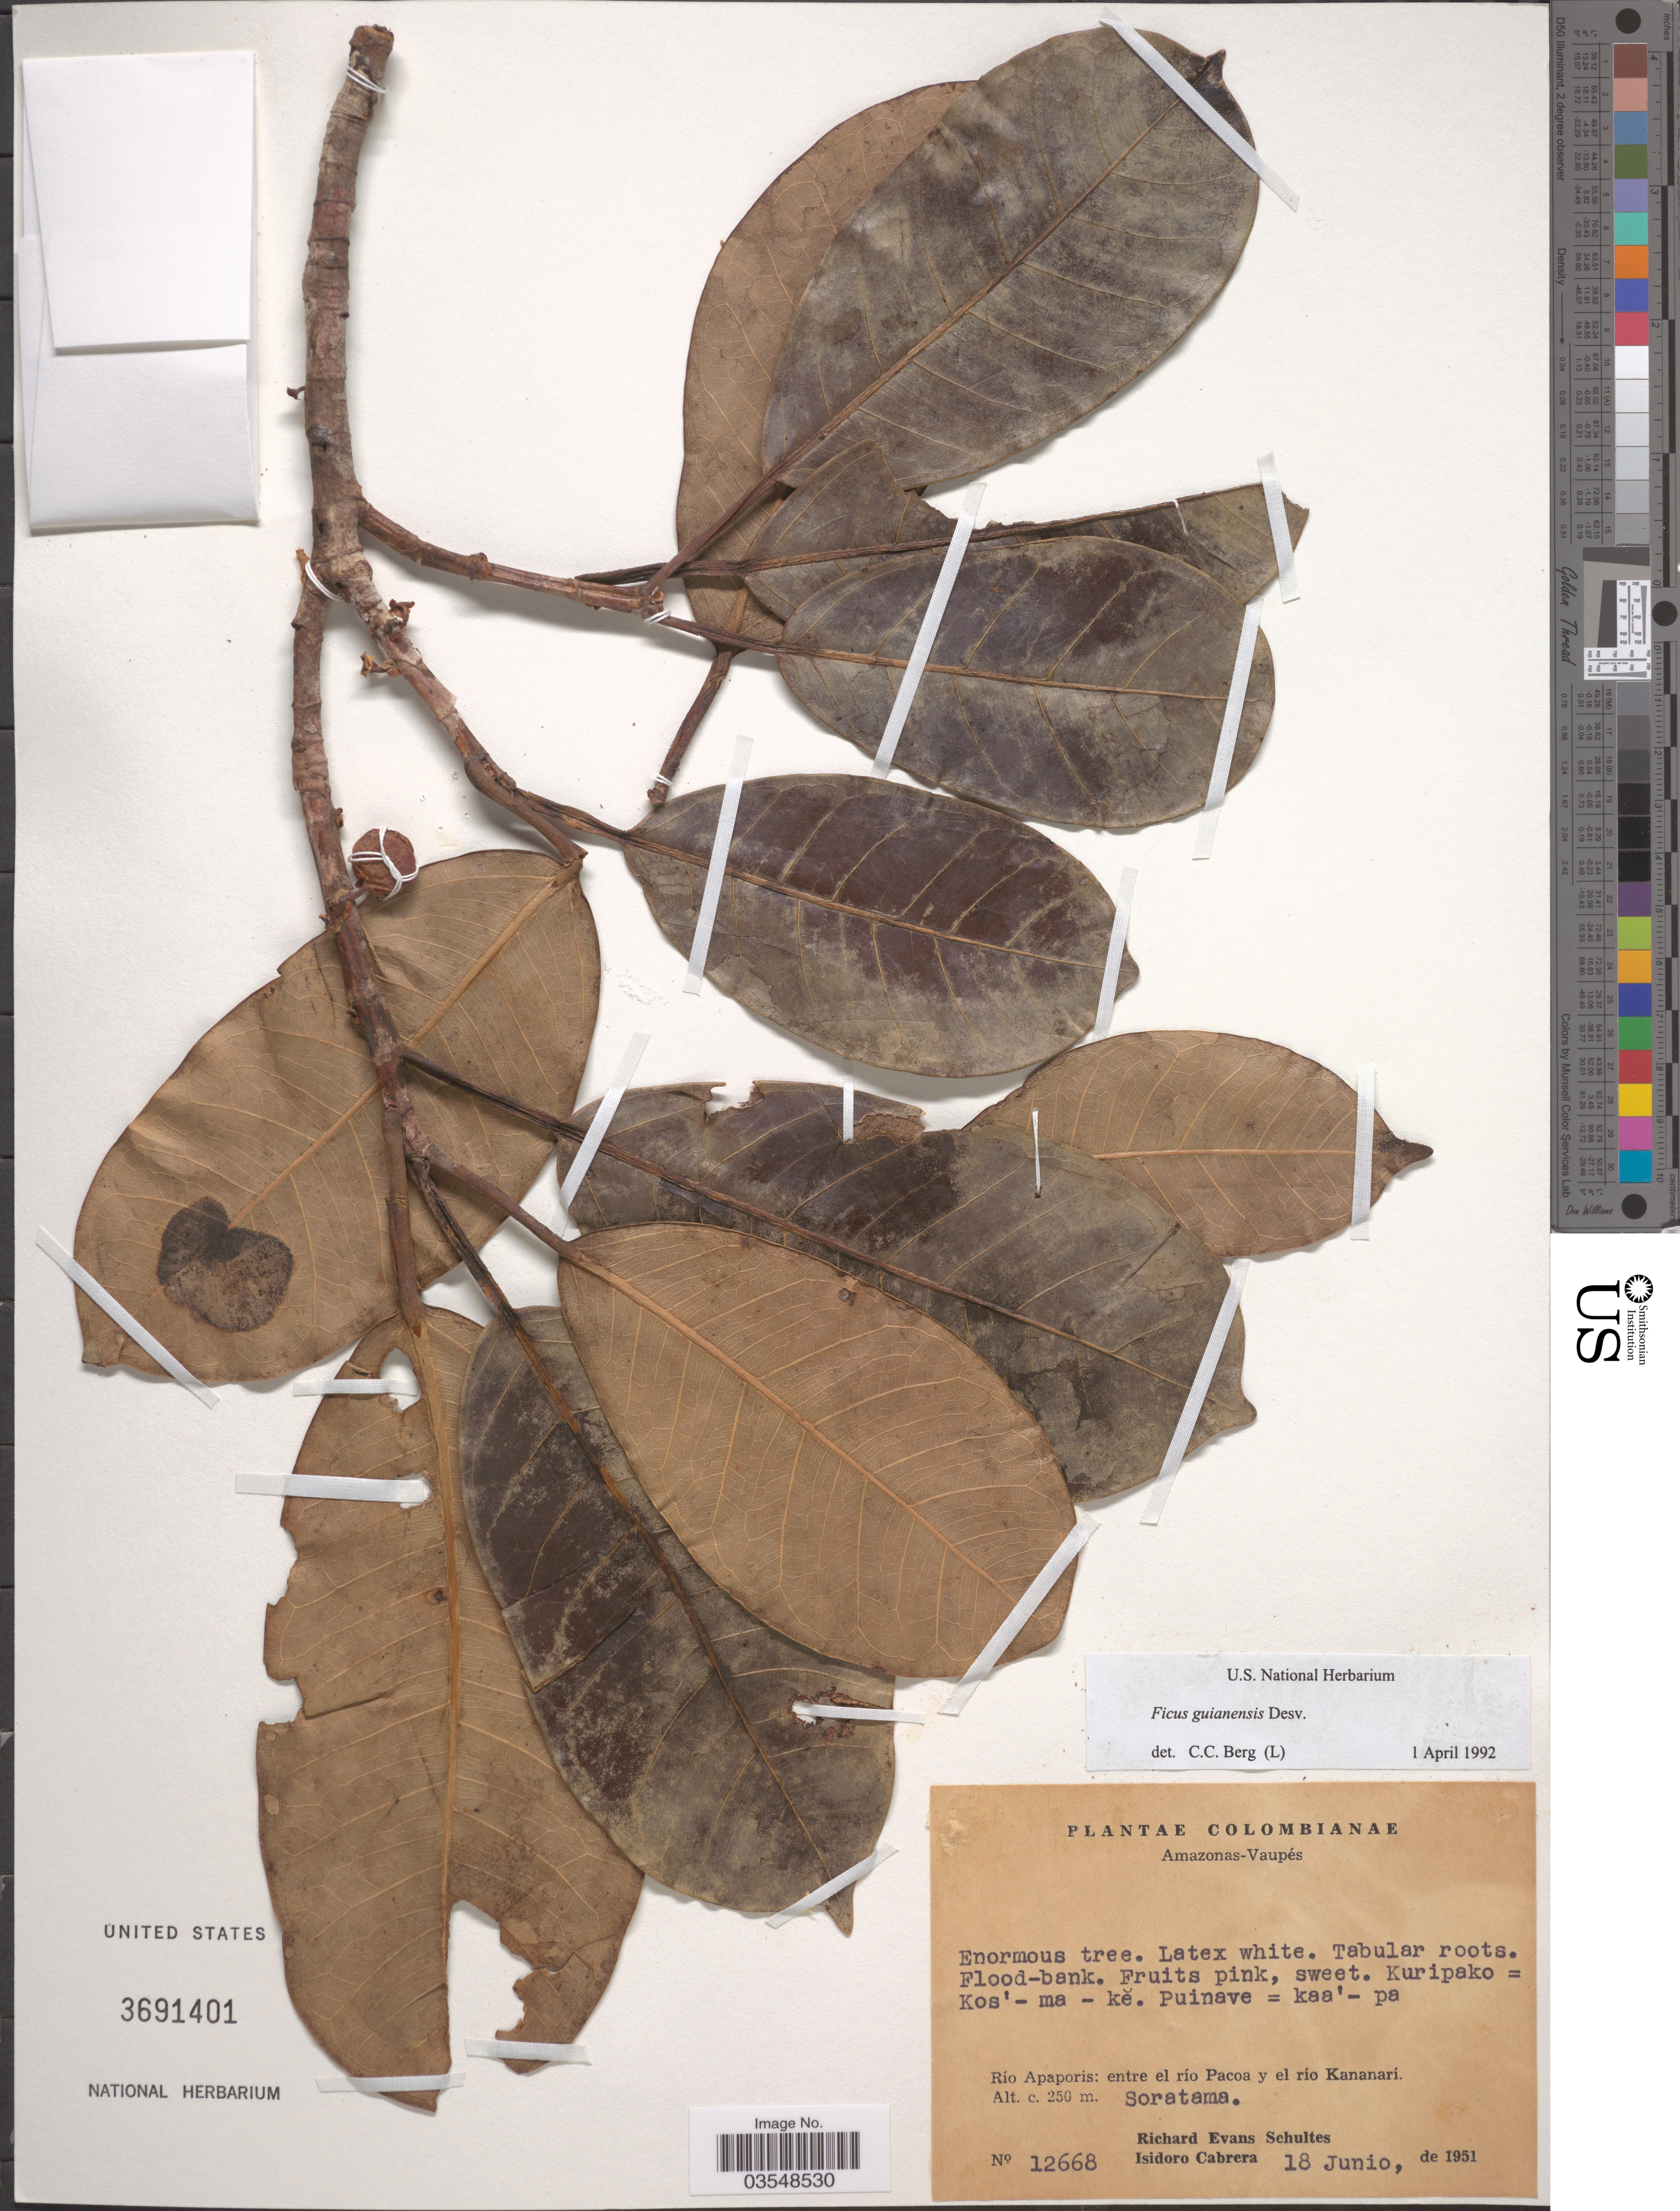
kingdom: Plantae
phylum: Tracheophyta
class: Magnoliopsida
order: Rosales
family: Moraceae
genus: Ficus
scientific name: Ficus guianensis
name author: Desv. ex Ham.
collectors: R. E. Schultes & I. Cabrera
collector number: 12668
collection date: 1951-06-18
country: Colombia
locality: Amazonas - Vaupés. Río Apaporis: entre el río Pacoa y el río Kananarí. Soratama.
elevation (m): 250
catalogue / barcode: US 3691401